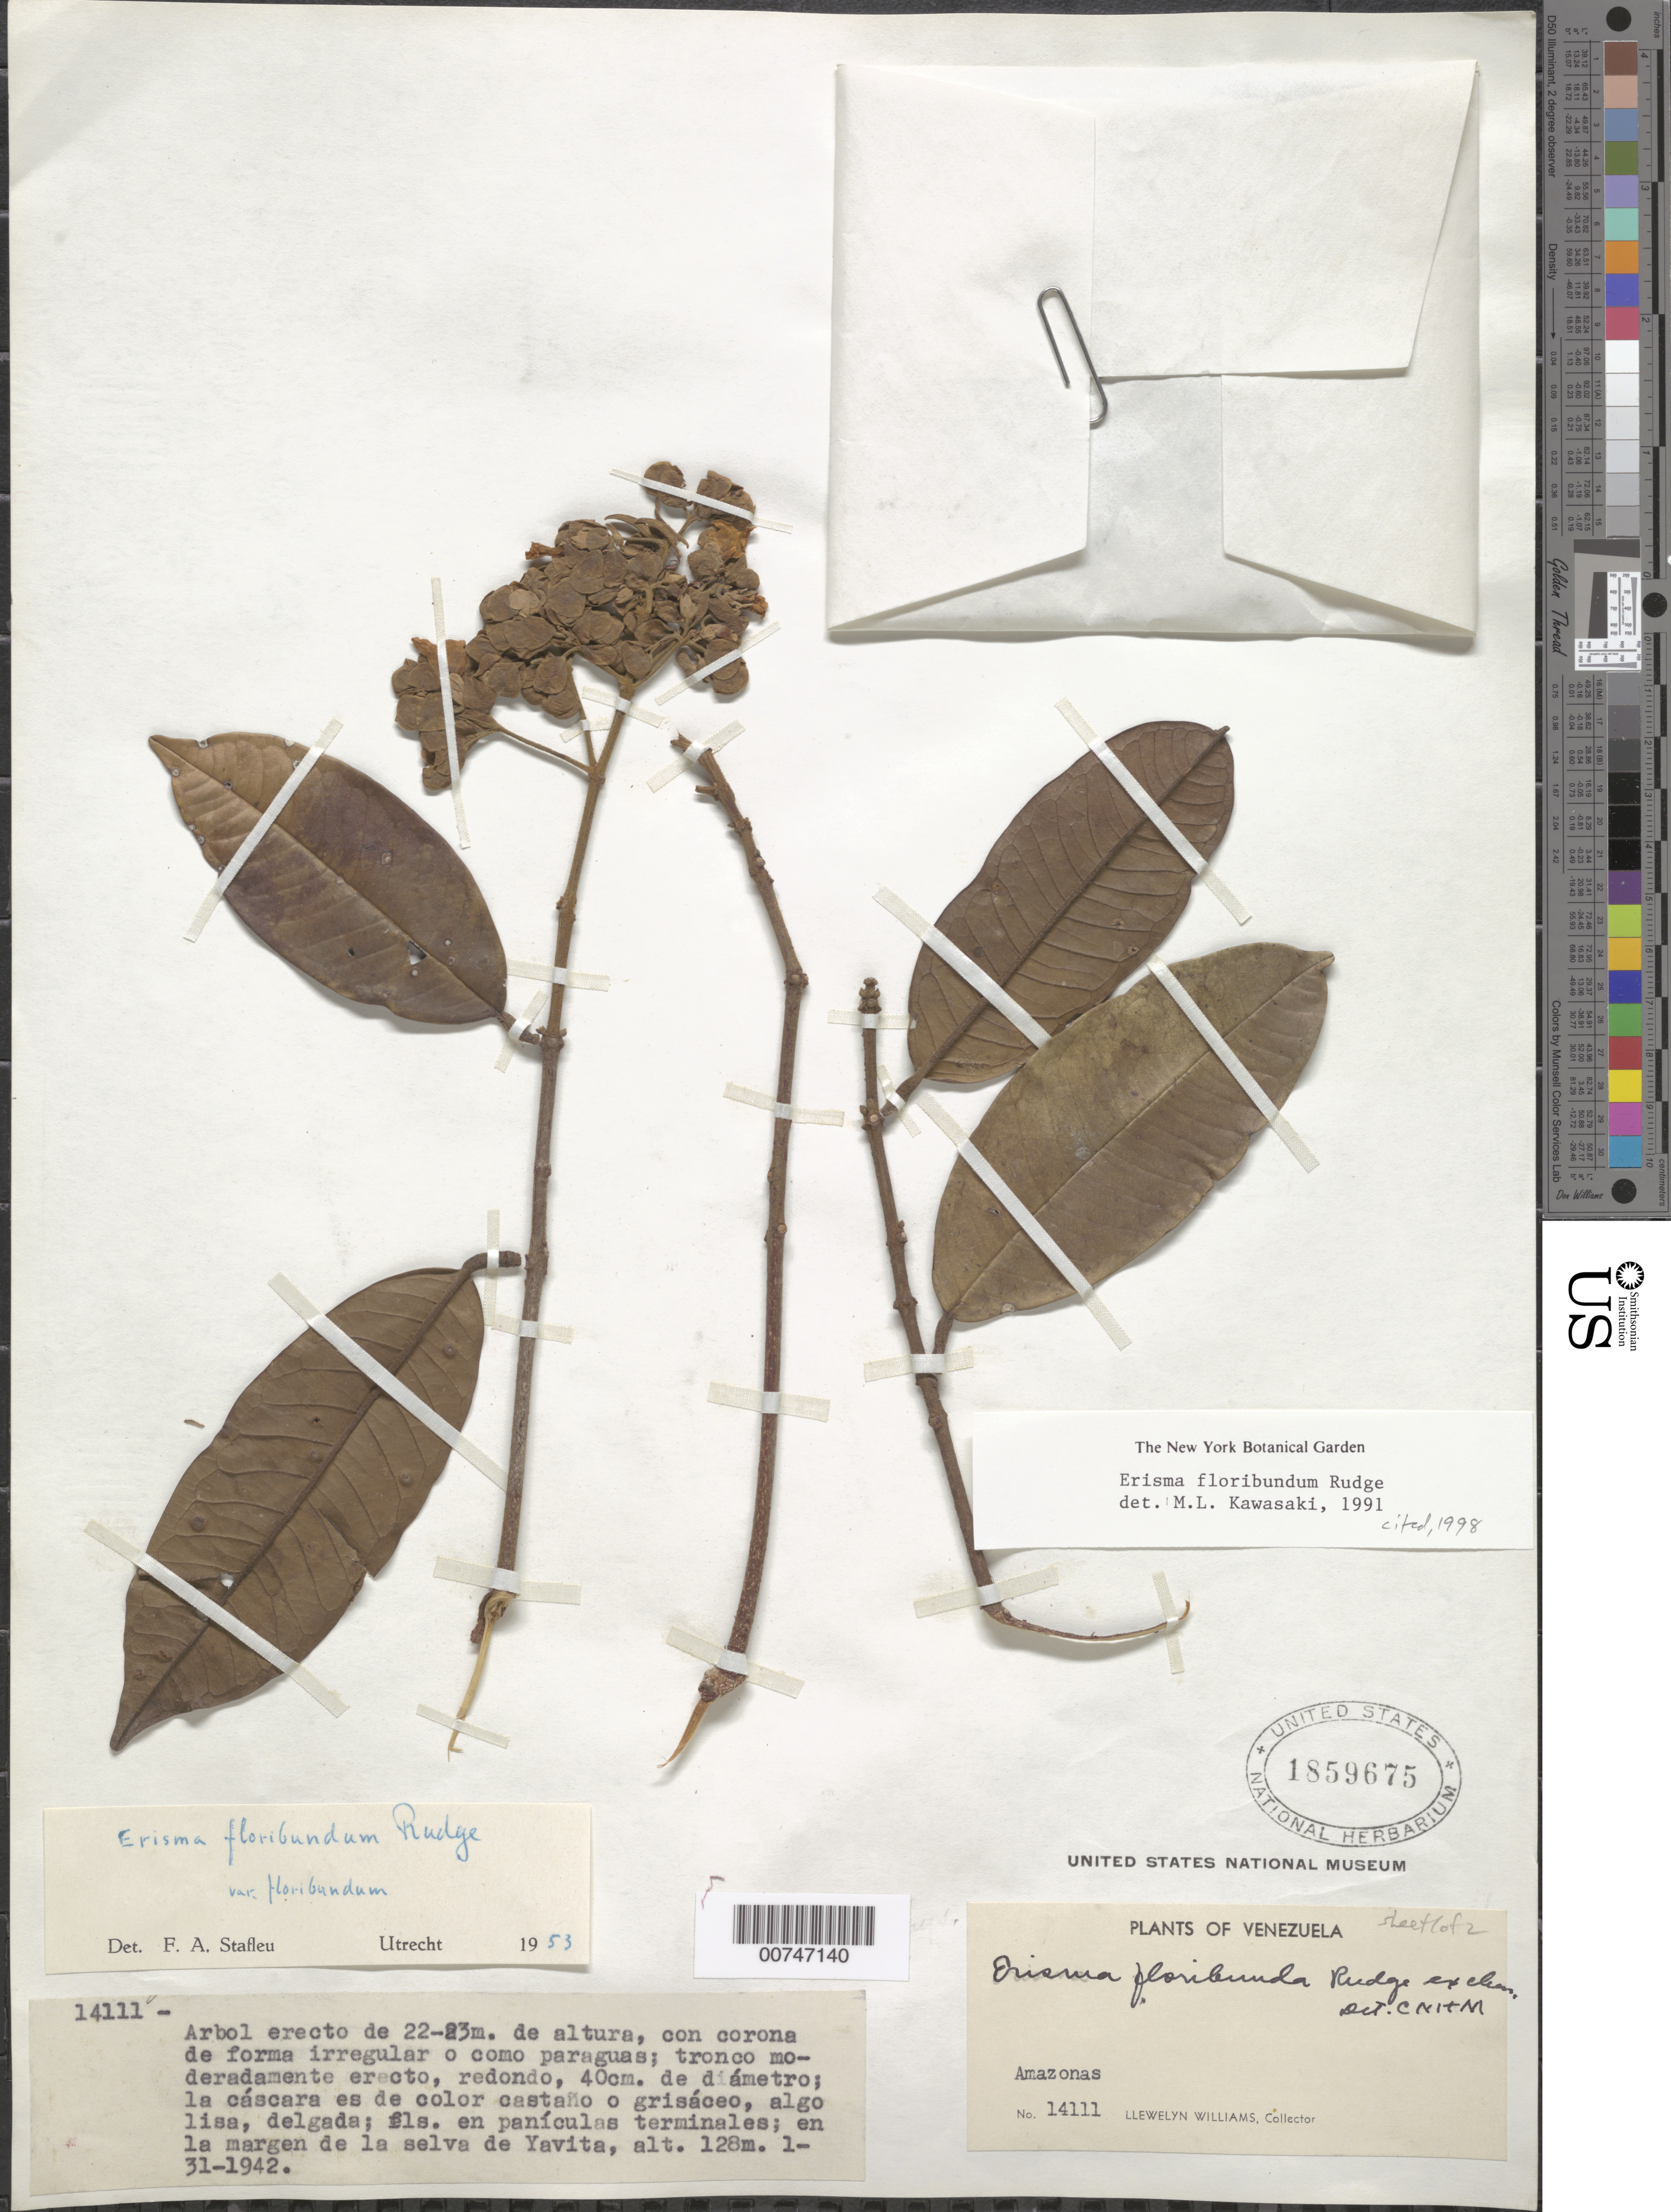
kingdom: Plantae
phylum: Tracheophyta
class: Magnoliopsida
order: Myrtales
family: Vochysiaceae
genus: Erisma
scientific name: Erisma floribundum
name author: Rudge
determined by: Kawasaki, María L.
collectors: Ll. Williams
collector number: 14111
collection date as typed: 31-Jan-42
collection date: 1942-01-31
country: Venezuela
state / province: Amazonas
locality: Yavita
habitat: Edge of woods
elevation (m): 128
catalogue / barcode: US 1859675